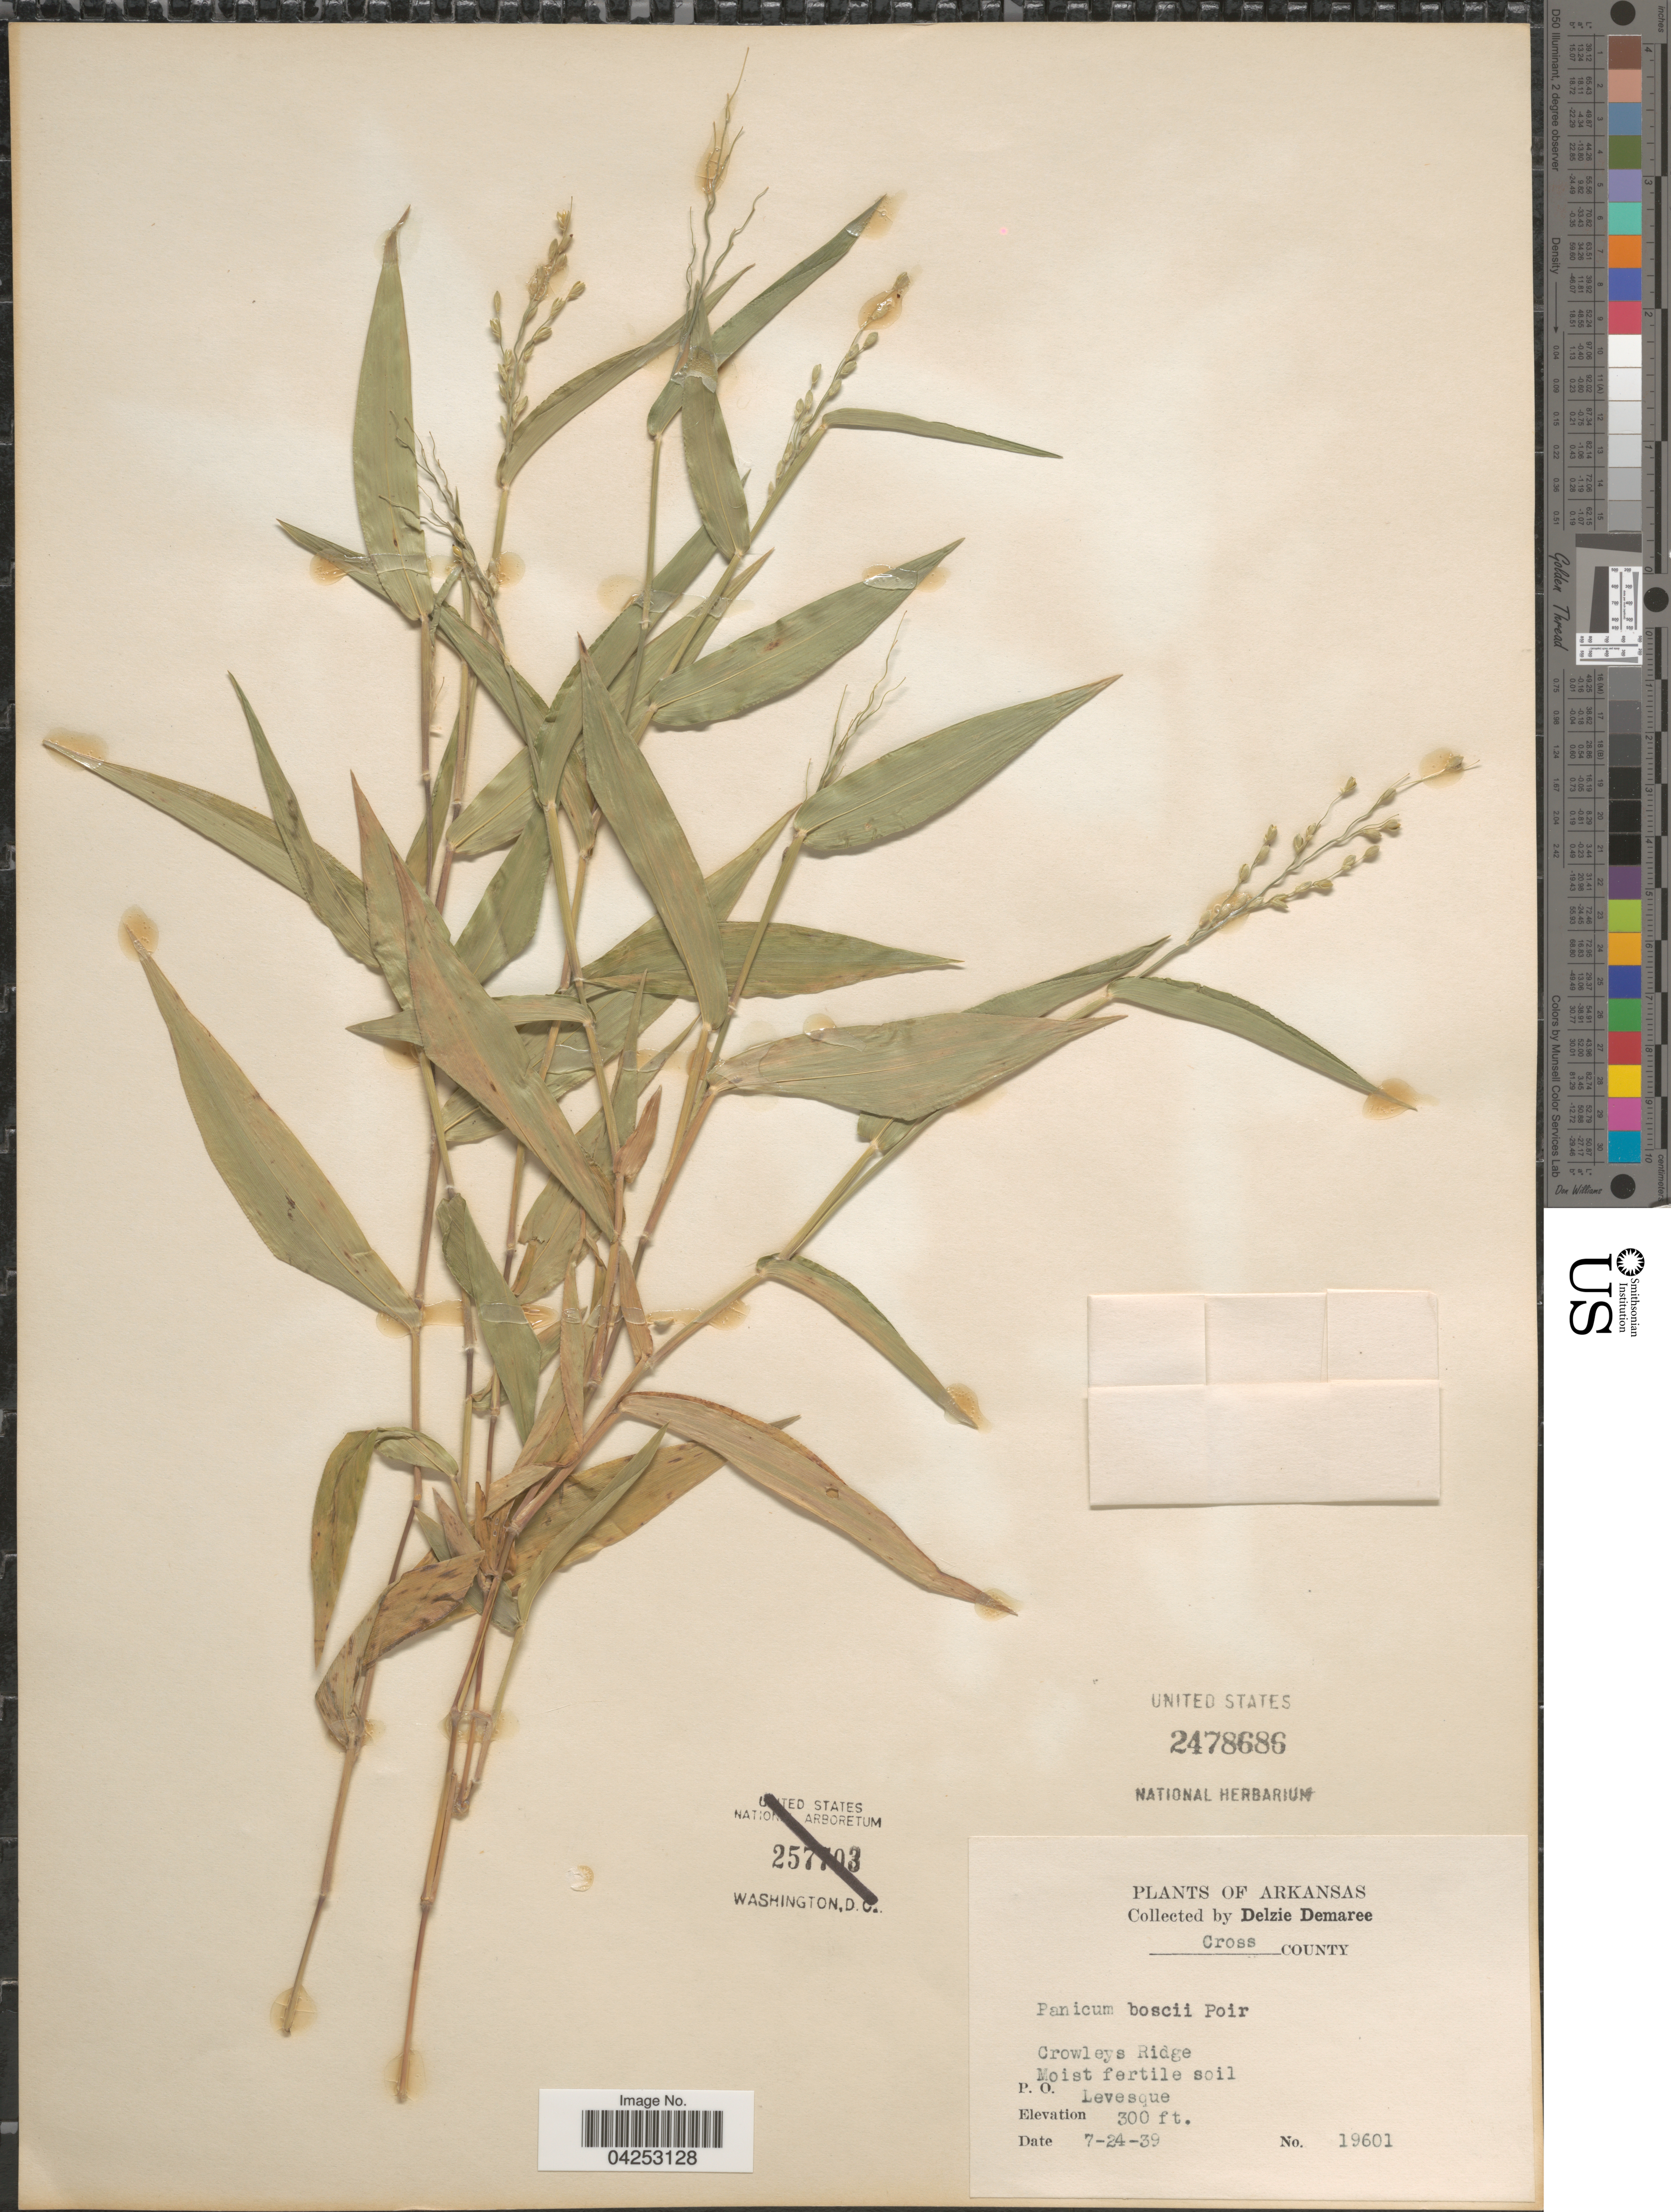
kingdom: Plantae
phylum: Tracheophyta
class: Liliopsida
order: Poales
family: Poaceae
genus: Dichanthelium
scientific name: Dichanthelium boscii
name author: (Poir.) Gould & C.A. Clark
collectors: D. Demaree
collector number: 19601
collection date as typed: Transcribed d/m/y: 24/7/39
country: United States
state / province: Arkansas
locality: Cross County. Crowleys Ridge. Moist fertile soil. P. O. Levesque.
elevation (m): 91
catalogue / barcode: US 2478686